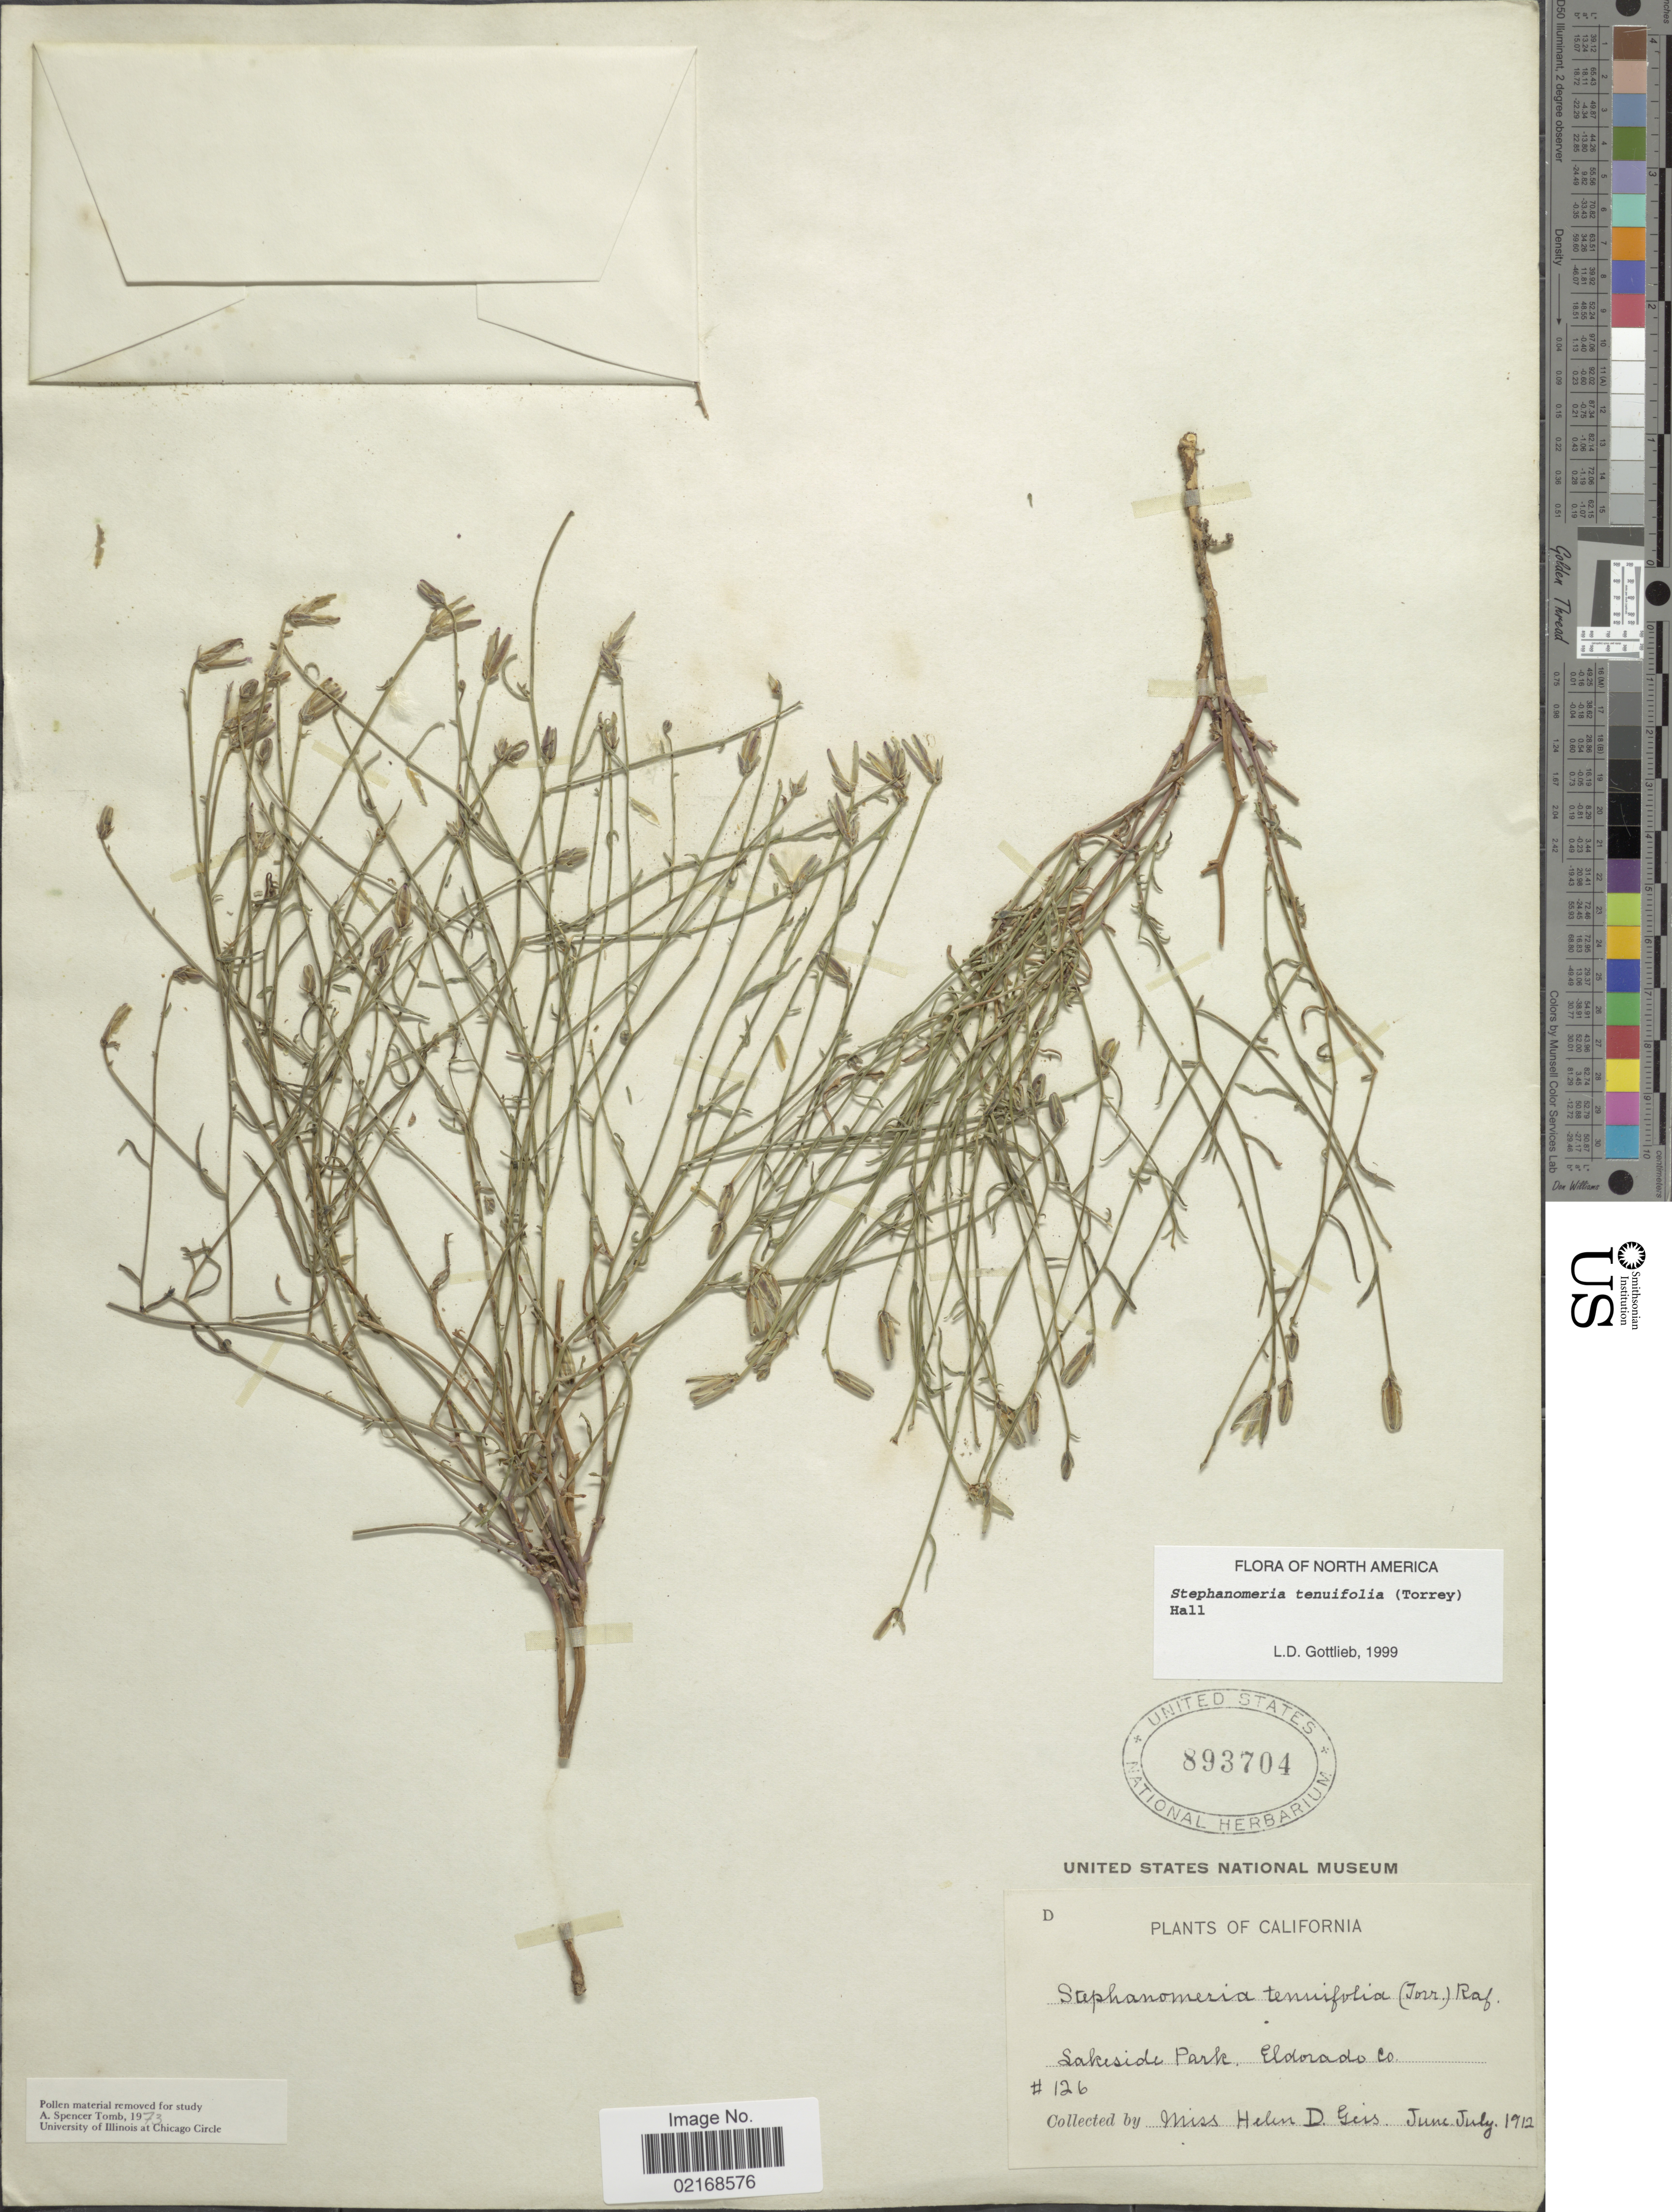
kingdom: Plantae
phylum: Tracheophyta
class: Magnoliopsida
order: Asterales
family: Asteraceae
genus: Stephanomeria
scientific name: Stephanomeria tenuifolia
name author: (Torr.) H.M. Hall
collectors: H. Geis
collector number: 126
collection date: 1912-06/1912-07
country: United States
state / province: California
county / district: El Dorado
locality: Lakeside Park, Eldorado Co.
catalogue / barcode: US 893704